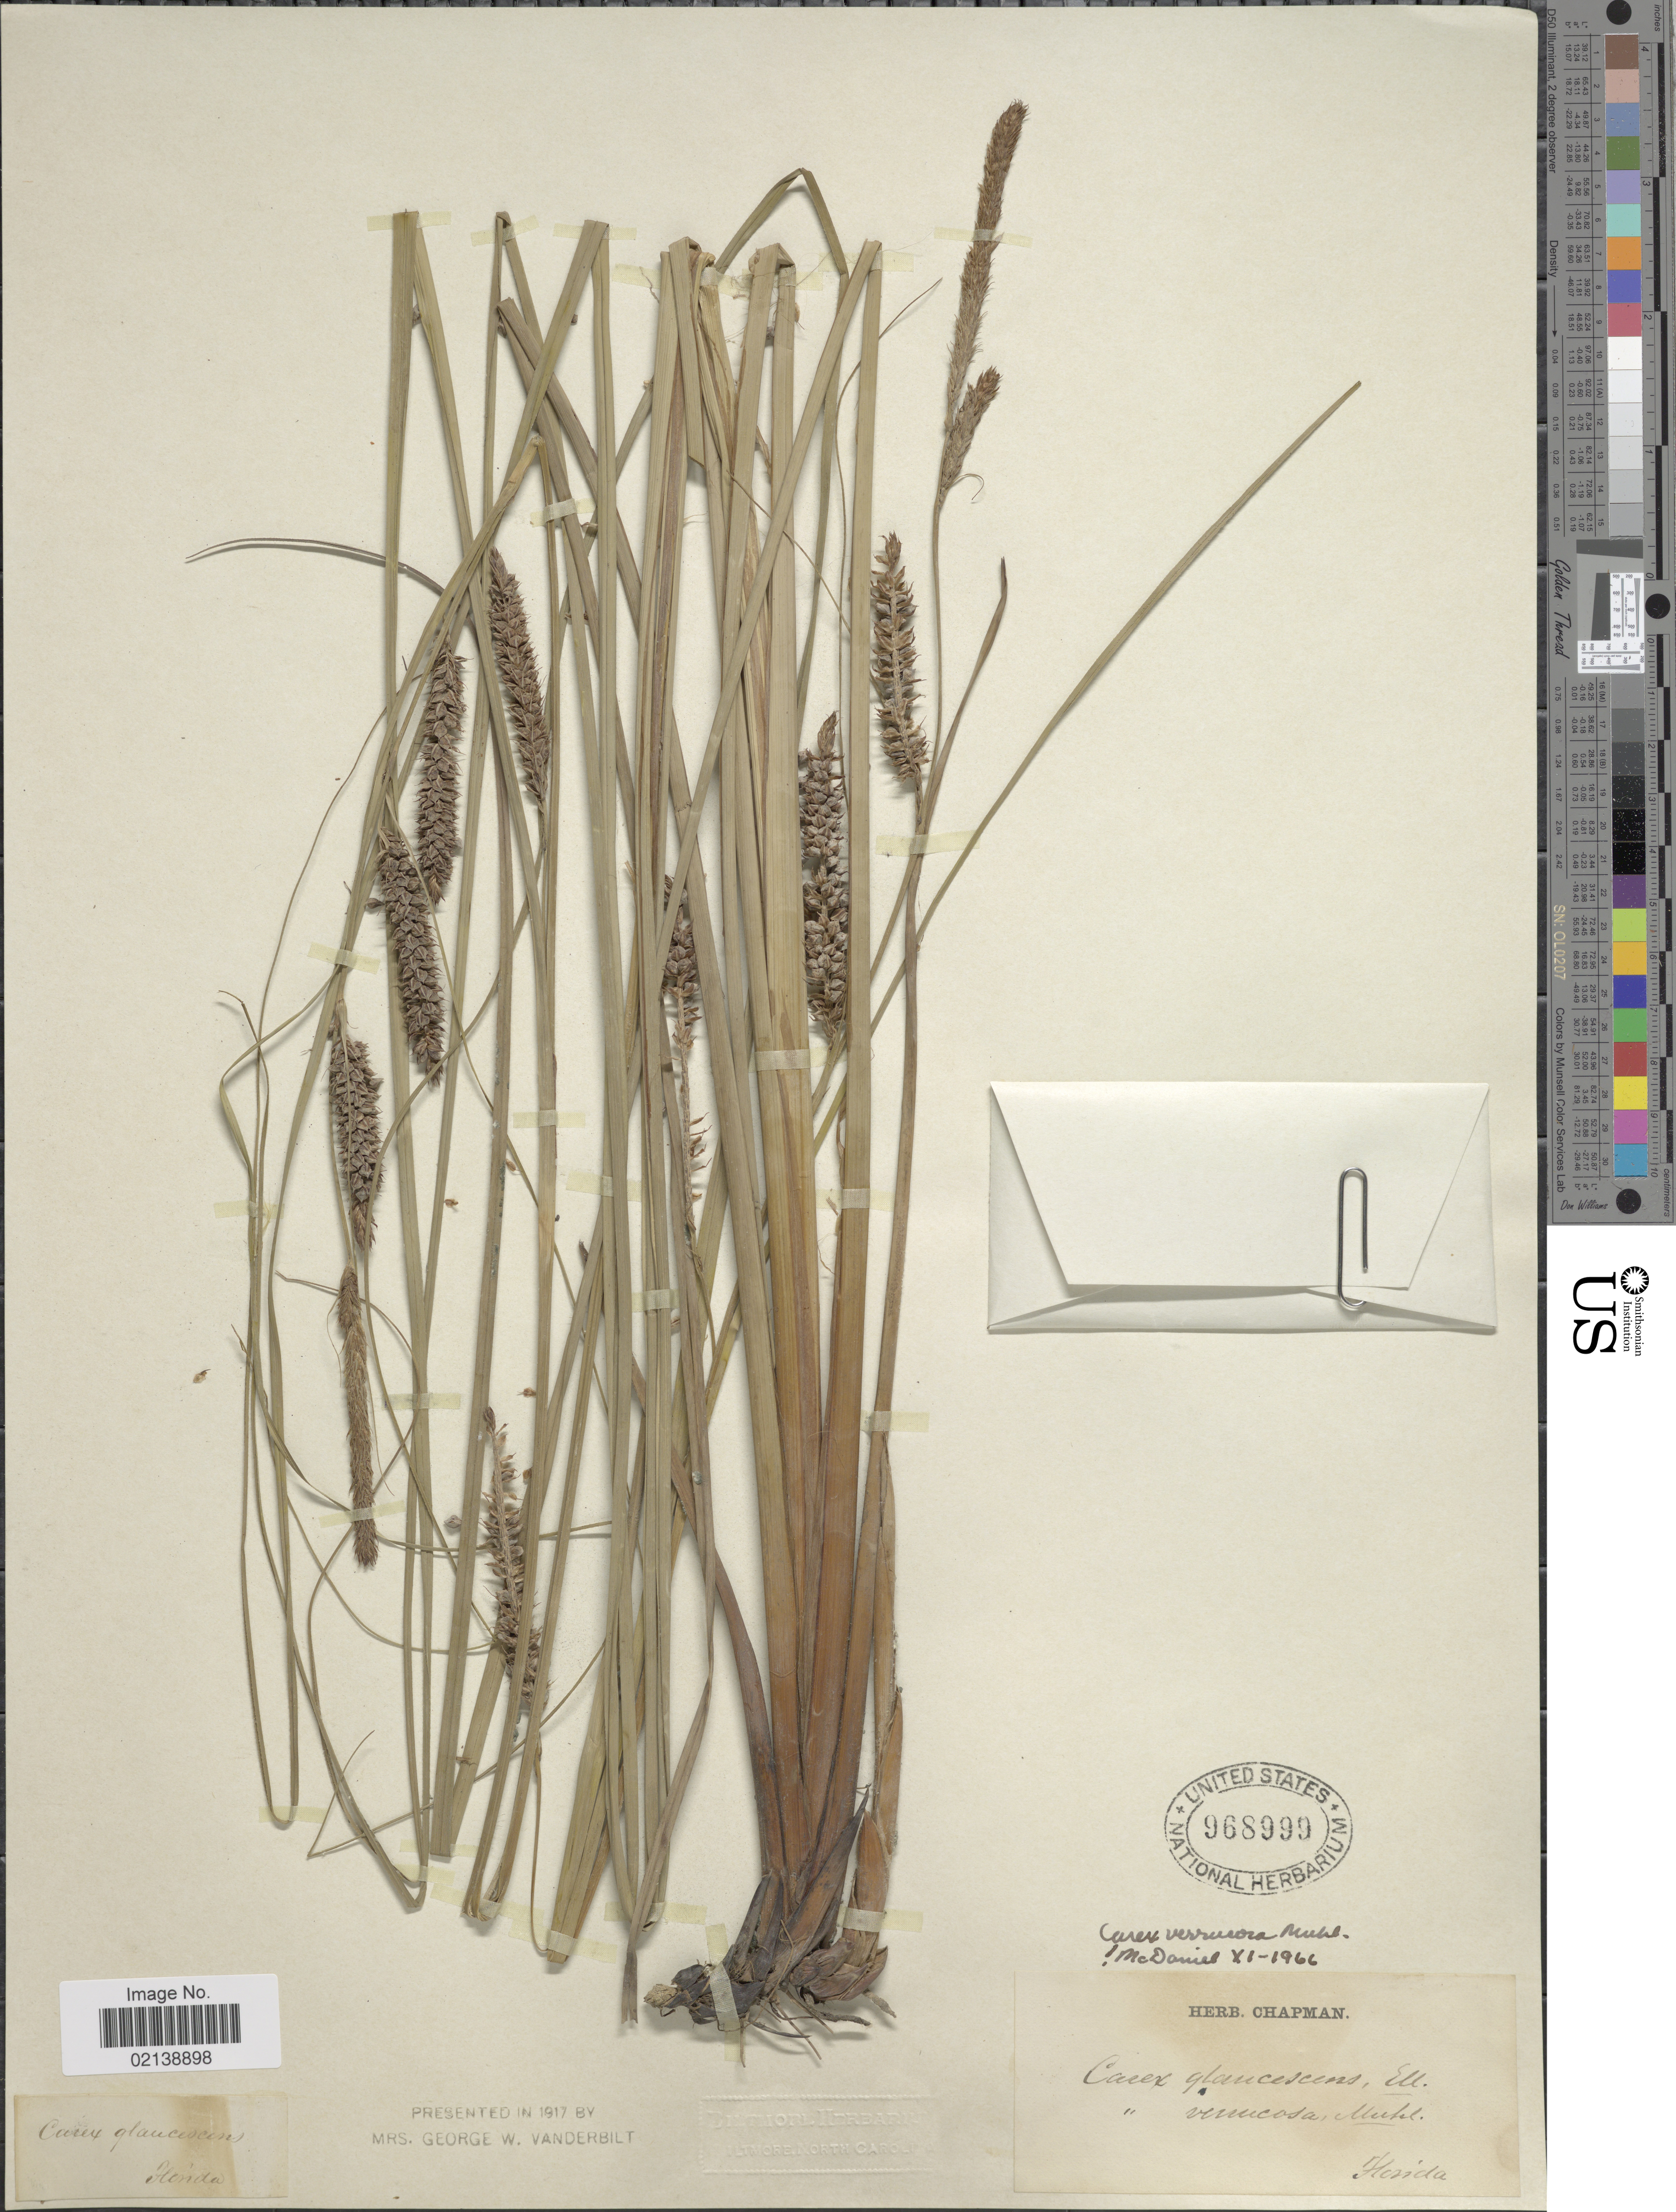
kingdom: Plantae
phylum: Tracheophyta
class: Liliopsida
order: Poales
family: Cyperaceae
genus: Carex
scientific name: Carex verrucosa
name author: Muhl.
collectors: ex herb. Chapman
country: United States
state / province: Florida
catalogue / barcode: US 968999